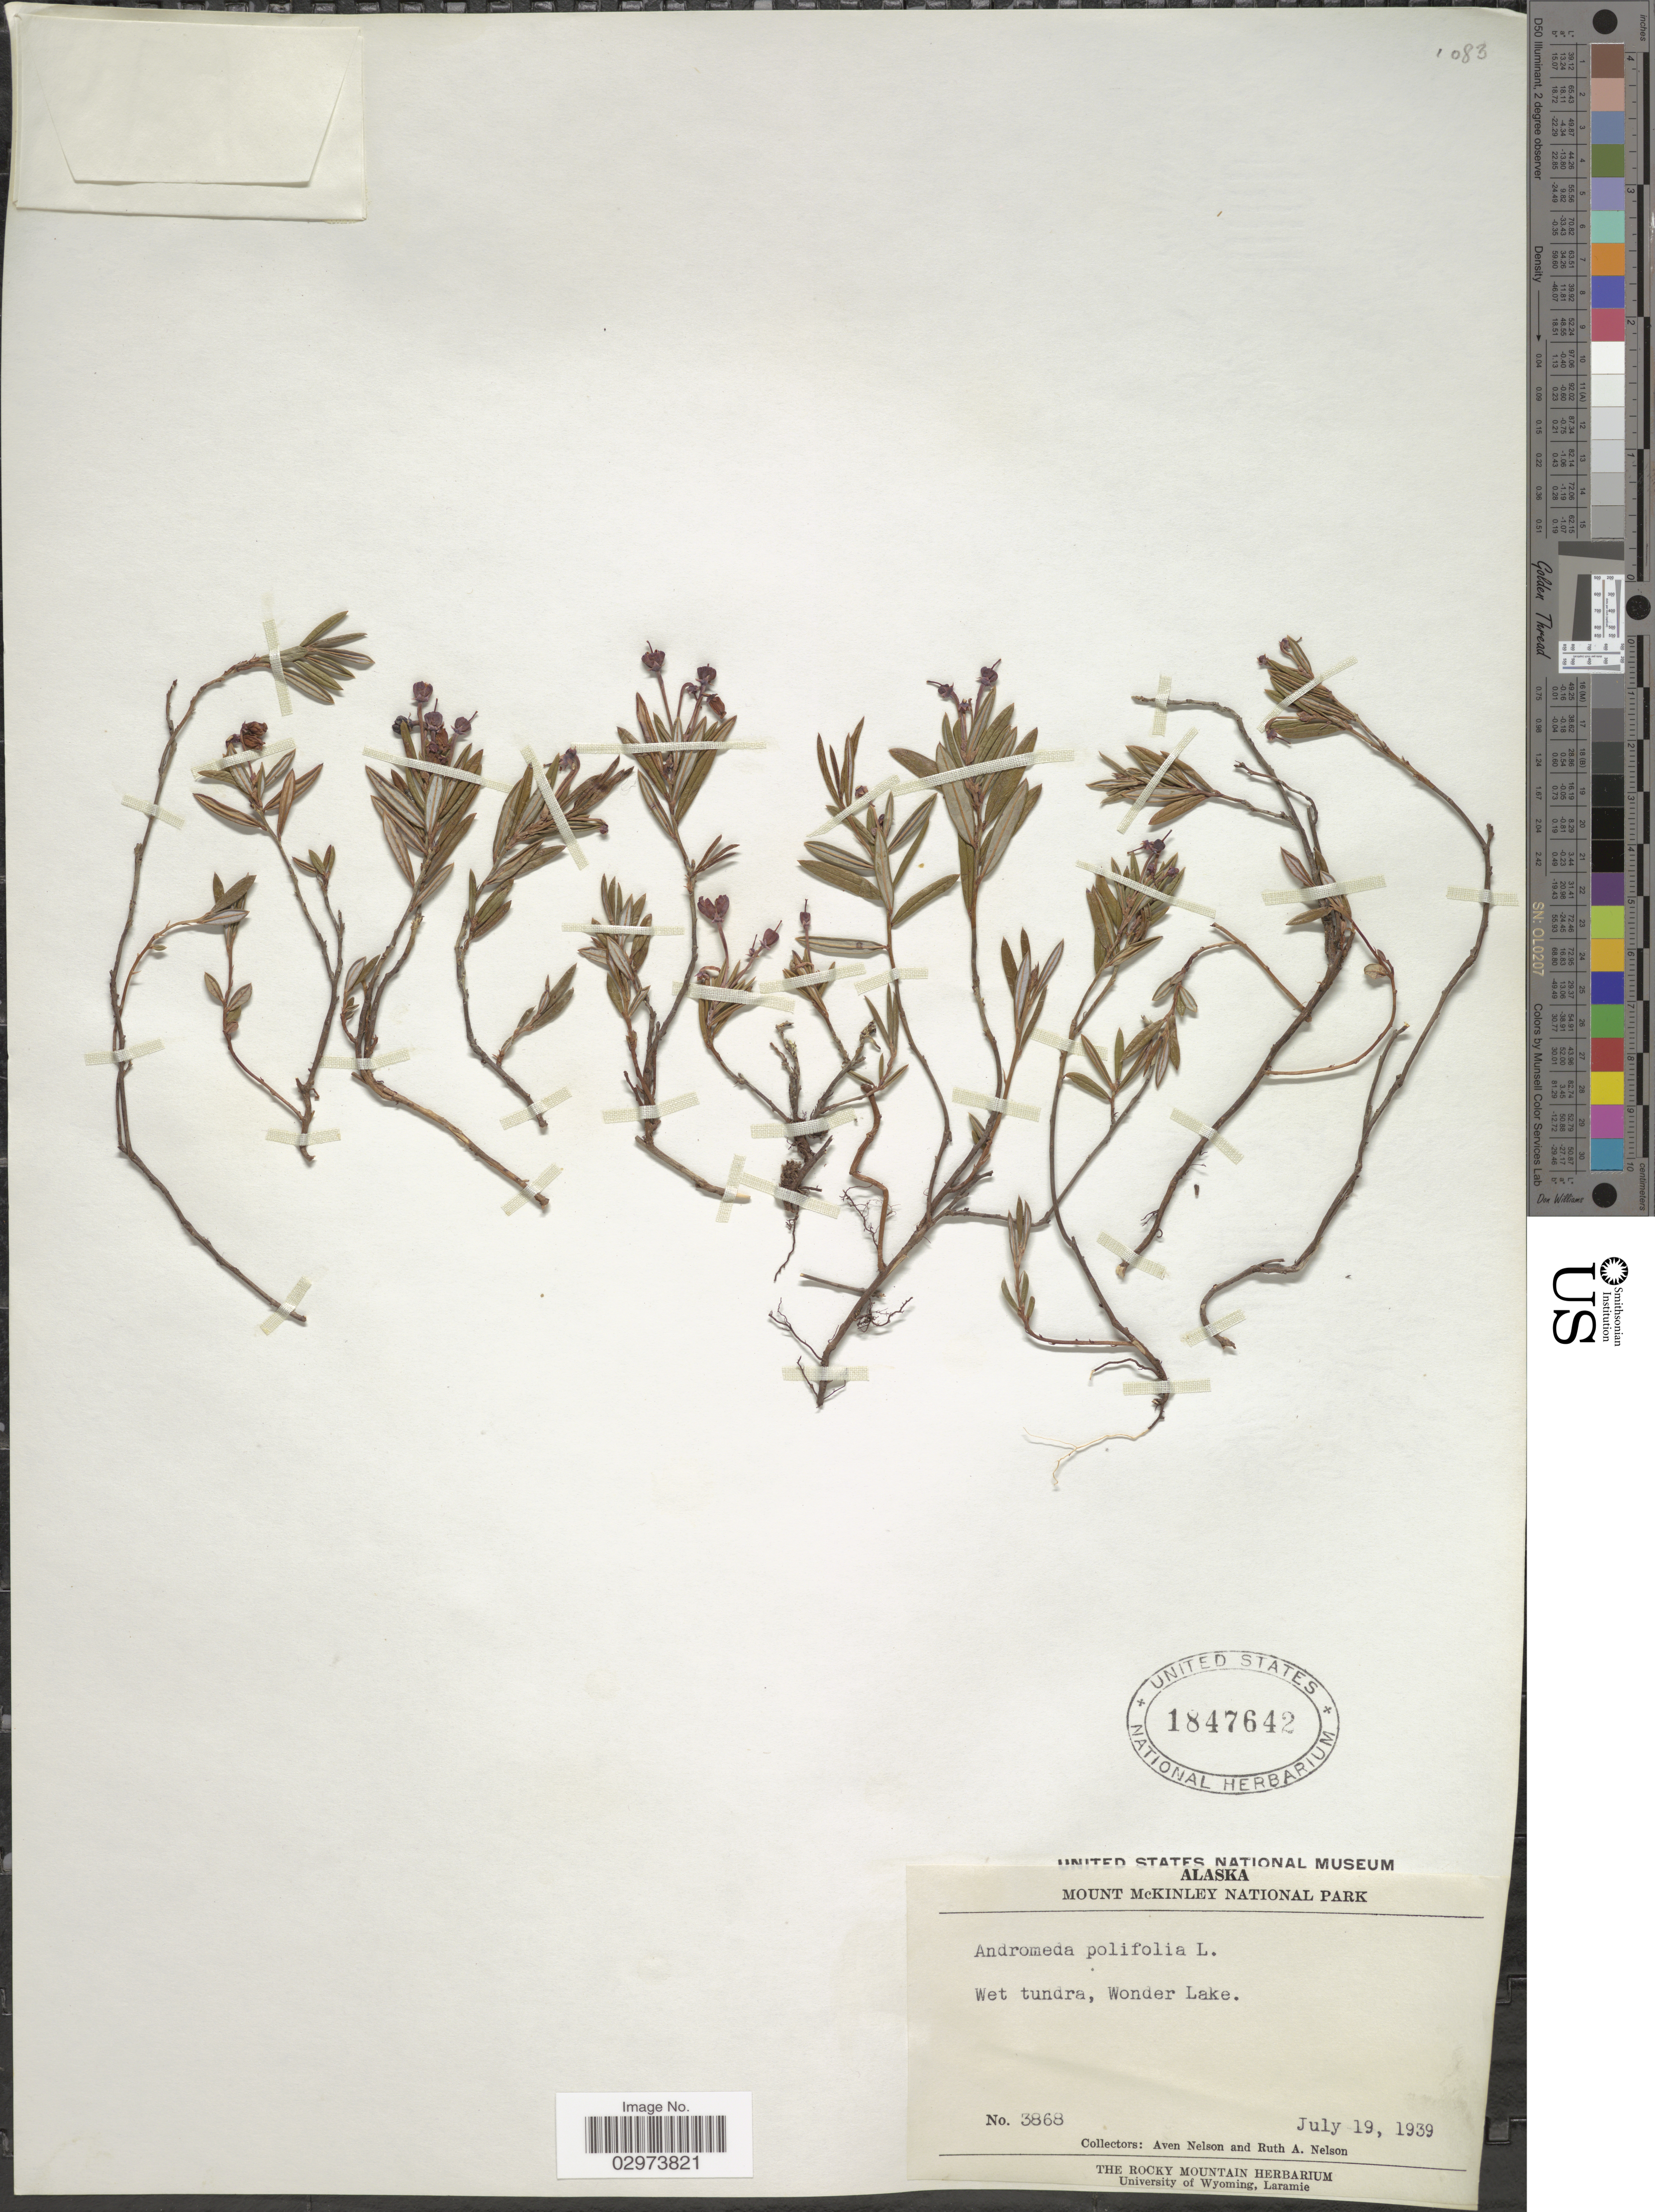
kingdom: Plantae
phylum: Tracheophyta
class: Magnoliopsida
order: Ericales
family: Ericaceae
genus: Andromeda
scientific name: Andromeda polifolia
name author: L.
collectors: A. Nelson & R. A. Nelson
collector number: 3868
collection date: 1939-07-19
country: United States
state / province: Alaska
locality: Mount McKinley National Park. Wonder Lake.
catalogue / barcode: US 1847642